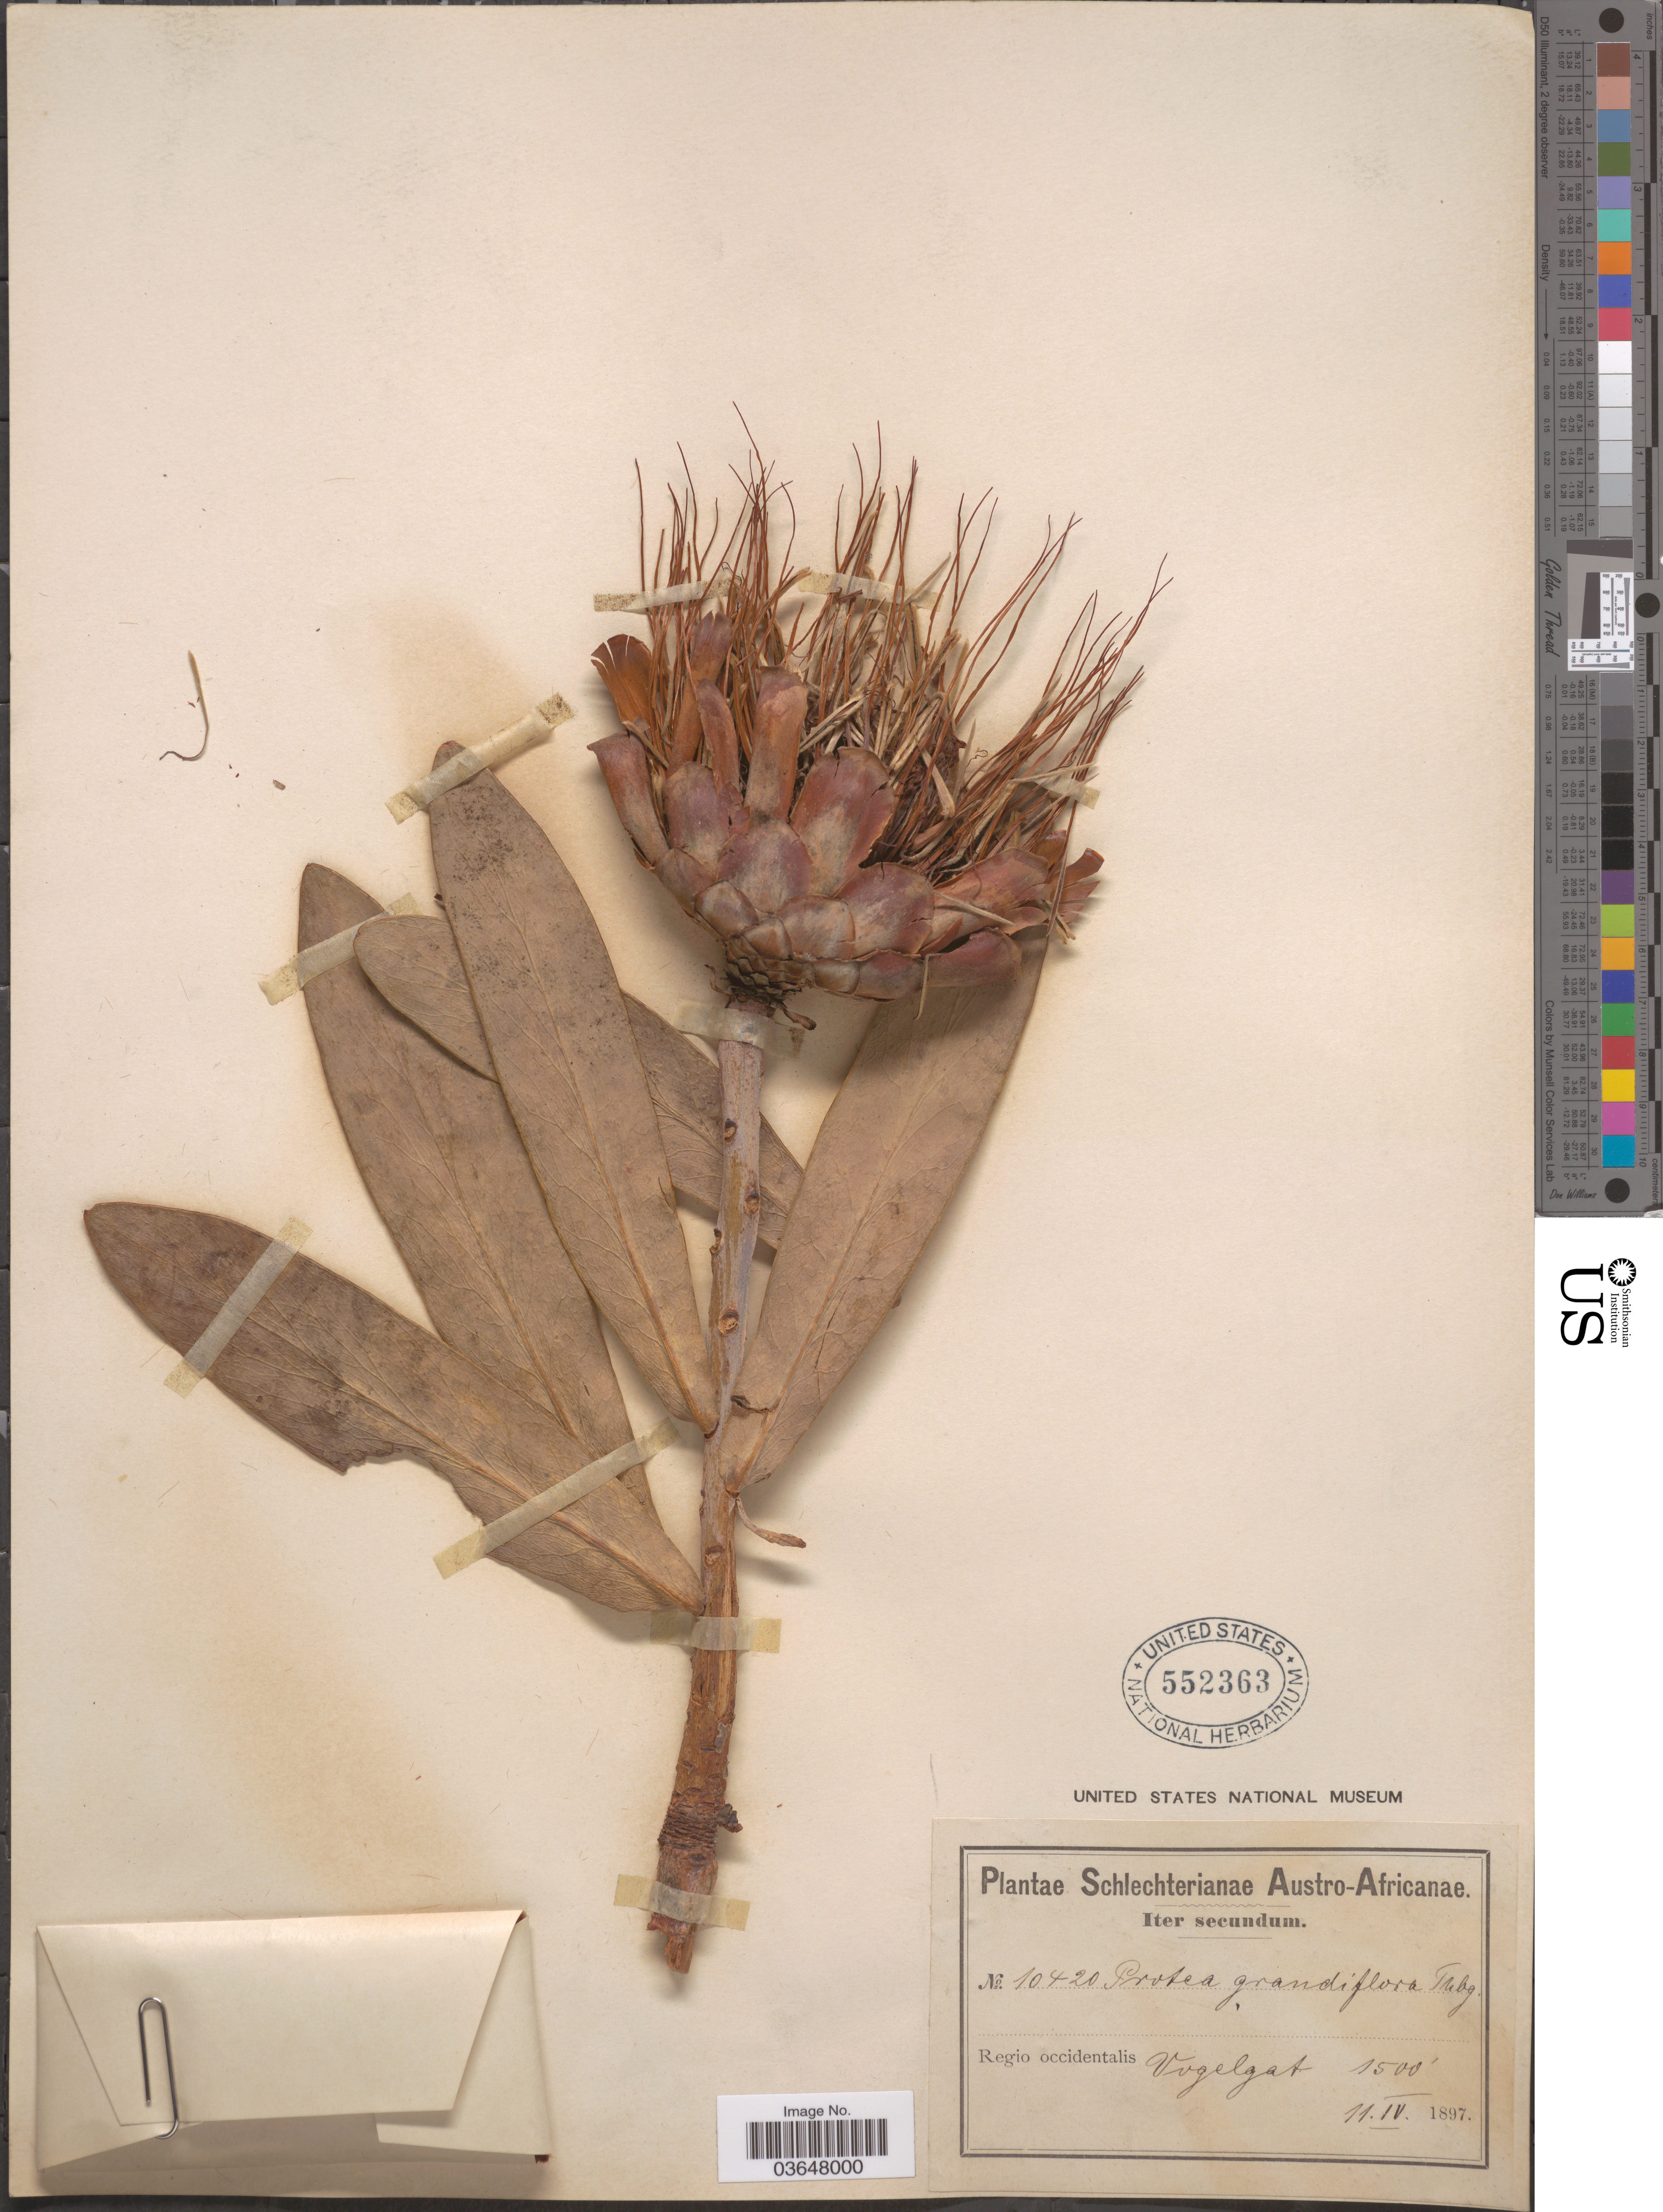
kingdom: Plantae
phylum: Tracheophyta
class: Magnoliopsida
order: Proteales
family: Proteaceae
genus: Protea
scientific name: Protea grandiflora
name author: Kuntze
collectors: Schlechter, --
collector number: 10420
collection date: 1897-04-11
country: South Africa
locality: Austro-Africanae. Regio occidentalis Vogelgat.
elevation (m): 457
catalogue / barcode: US 552363